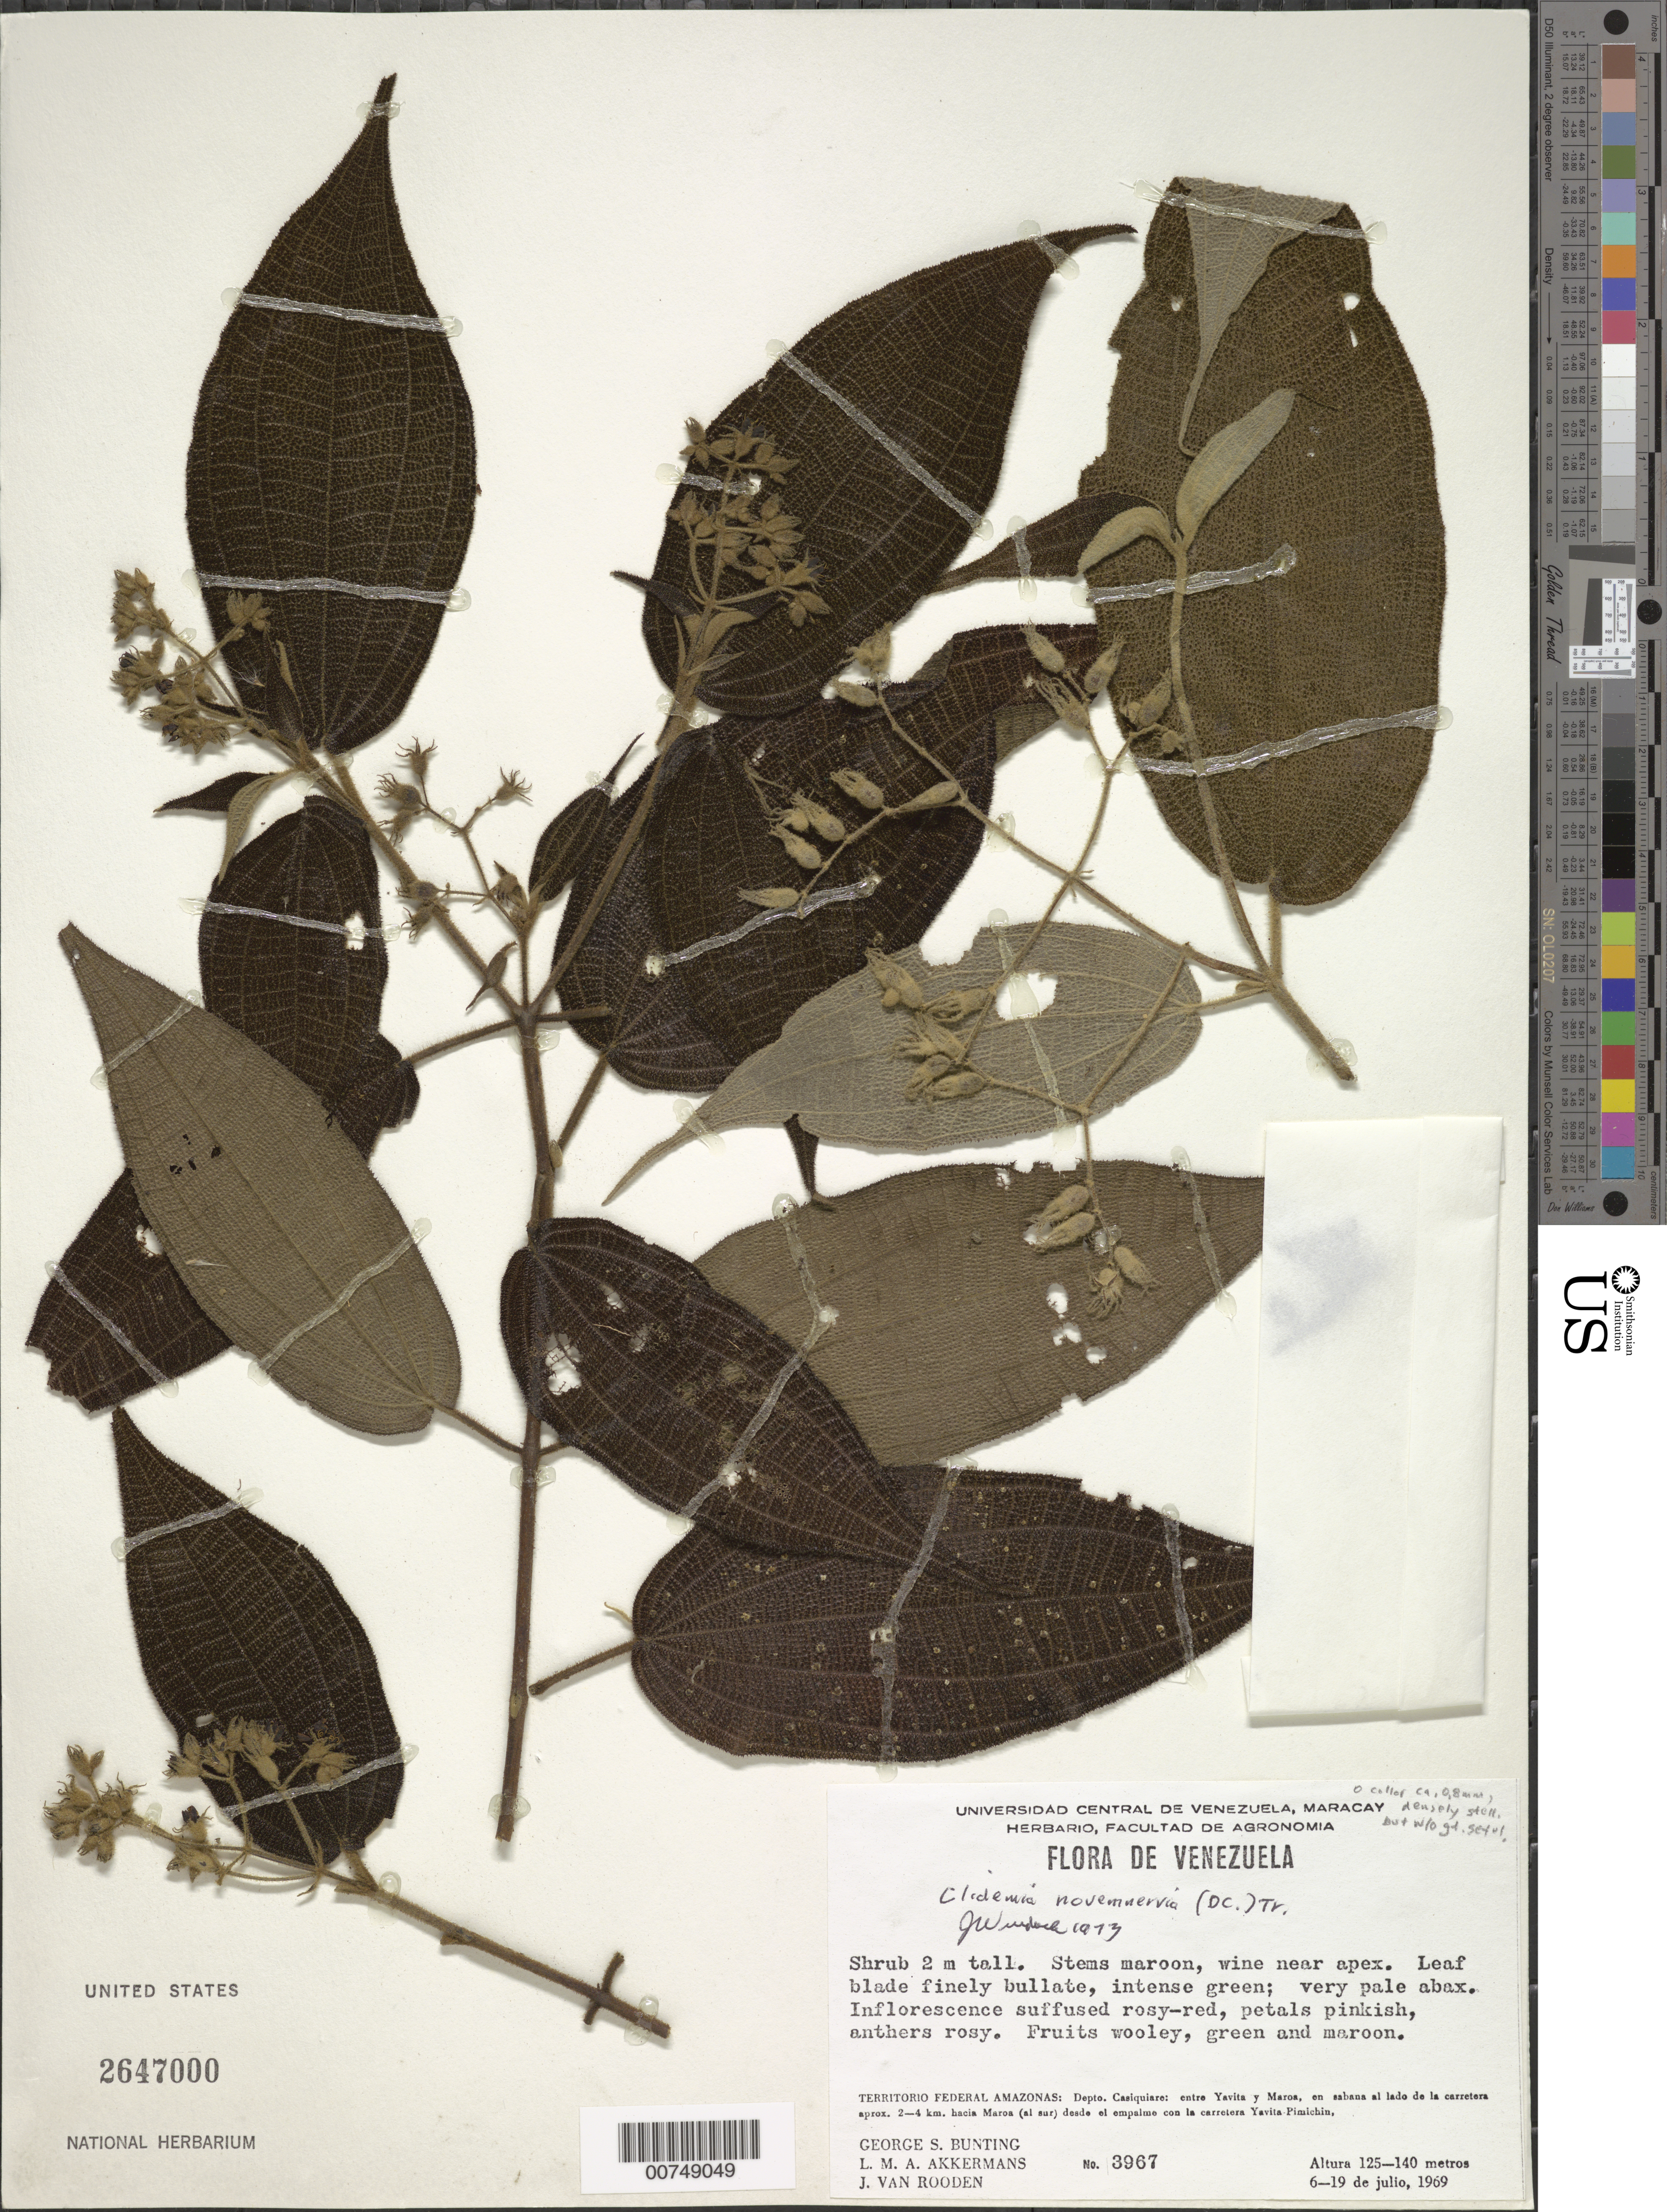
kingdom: Plantae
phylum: Tracheophyta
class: Magnoliopsida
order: Myrtales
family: Melastomataceae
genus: Clidemia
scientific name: Clidemia novemnervia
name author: (DC.) Triana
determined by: Wurdack, John J., (US), US (UNITED STATES)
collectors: G. S. Bunting, L. M. Akkermans & J. Van Rooden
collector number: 3967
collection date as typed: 6-Jul-69 to 19-Jul-69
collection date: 1969-07-06/1969-07-19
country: Venezuela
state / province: Amazonas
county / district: Maroa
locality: Yavita to Maroa, aprox 2-4 km hacia Maroa (al sur) desde el empalme con la carretera Yavita Pimichin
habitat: Sabana al lado de la carretera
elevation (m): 125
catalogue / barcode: US 2647000